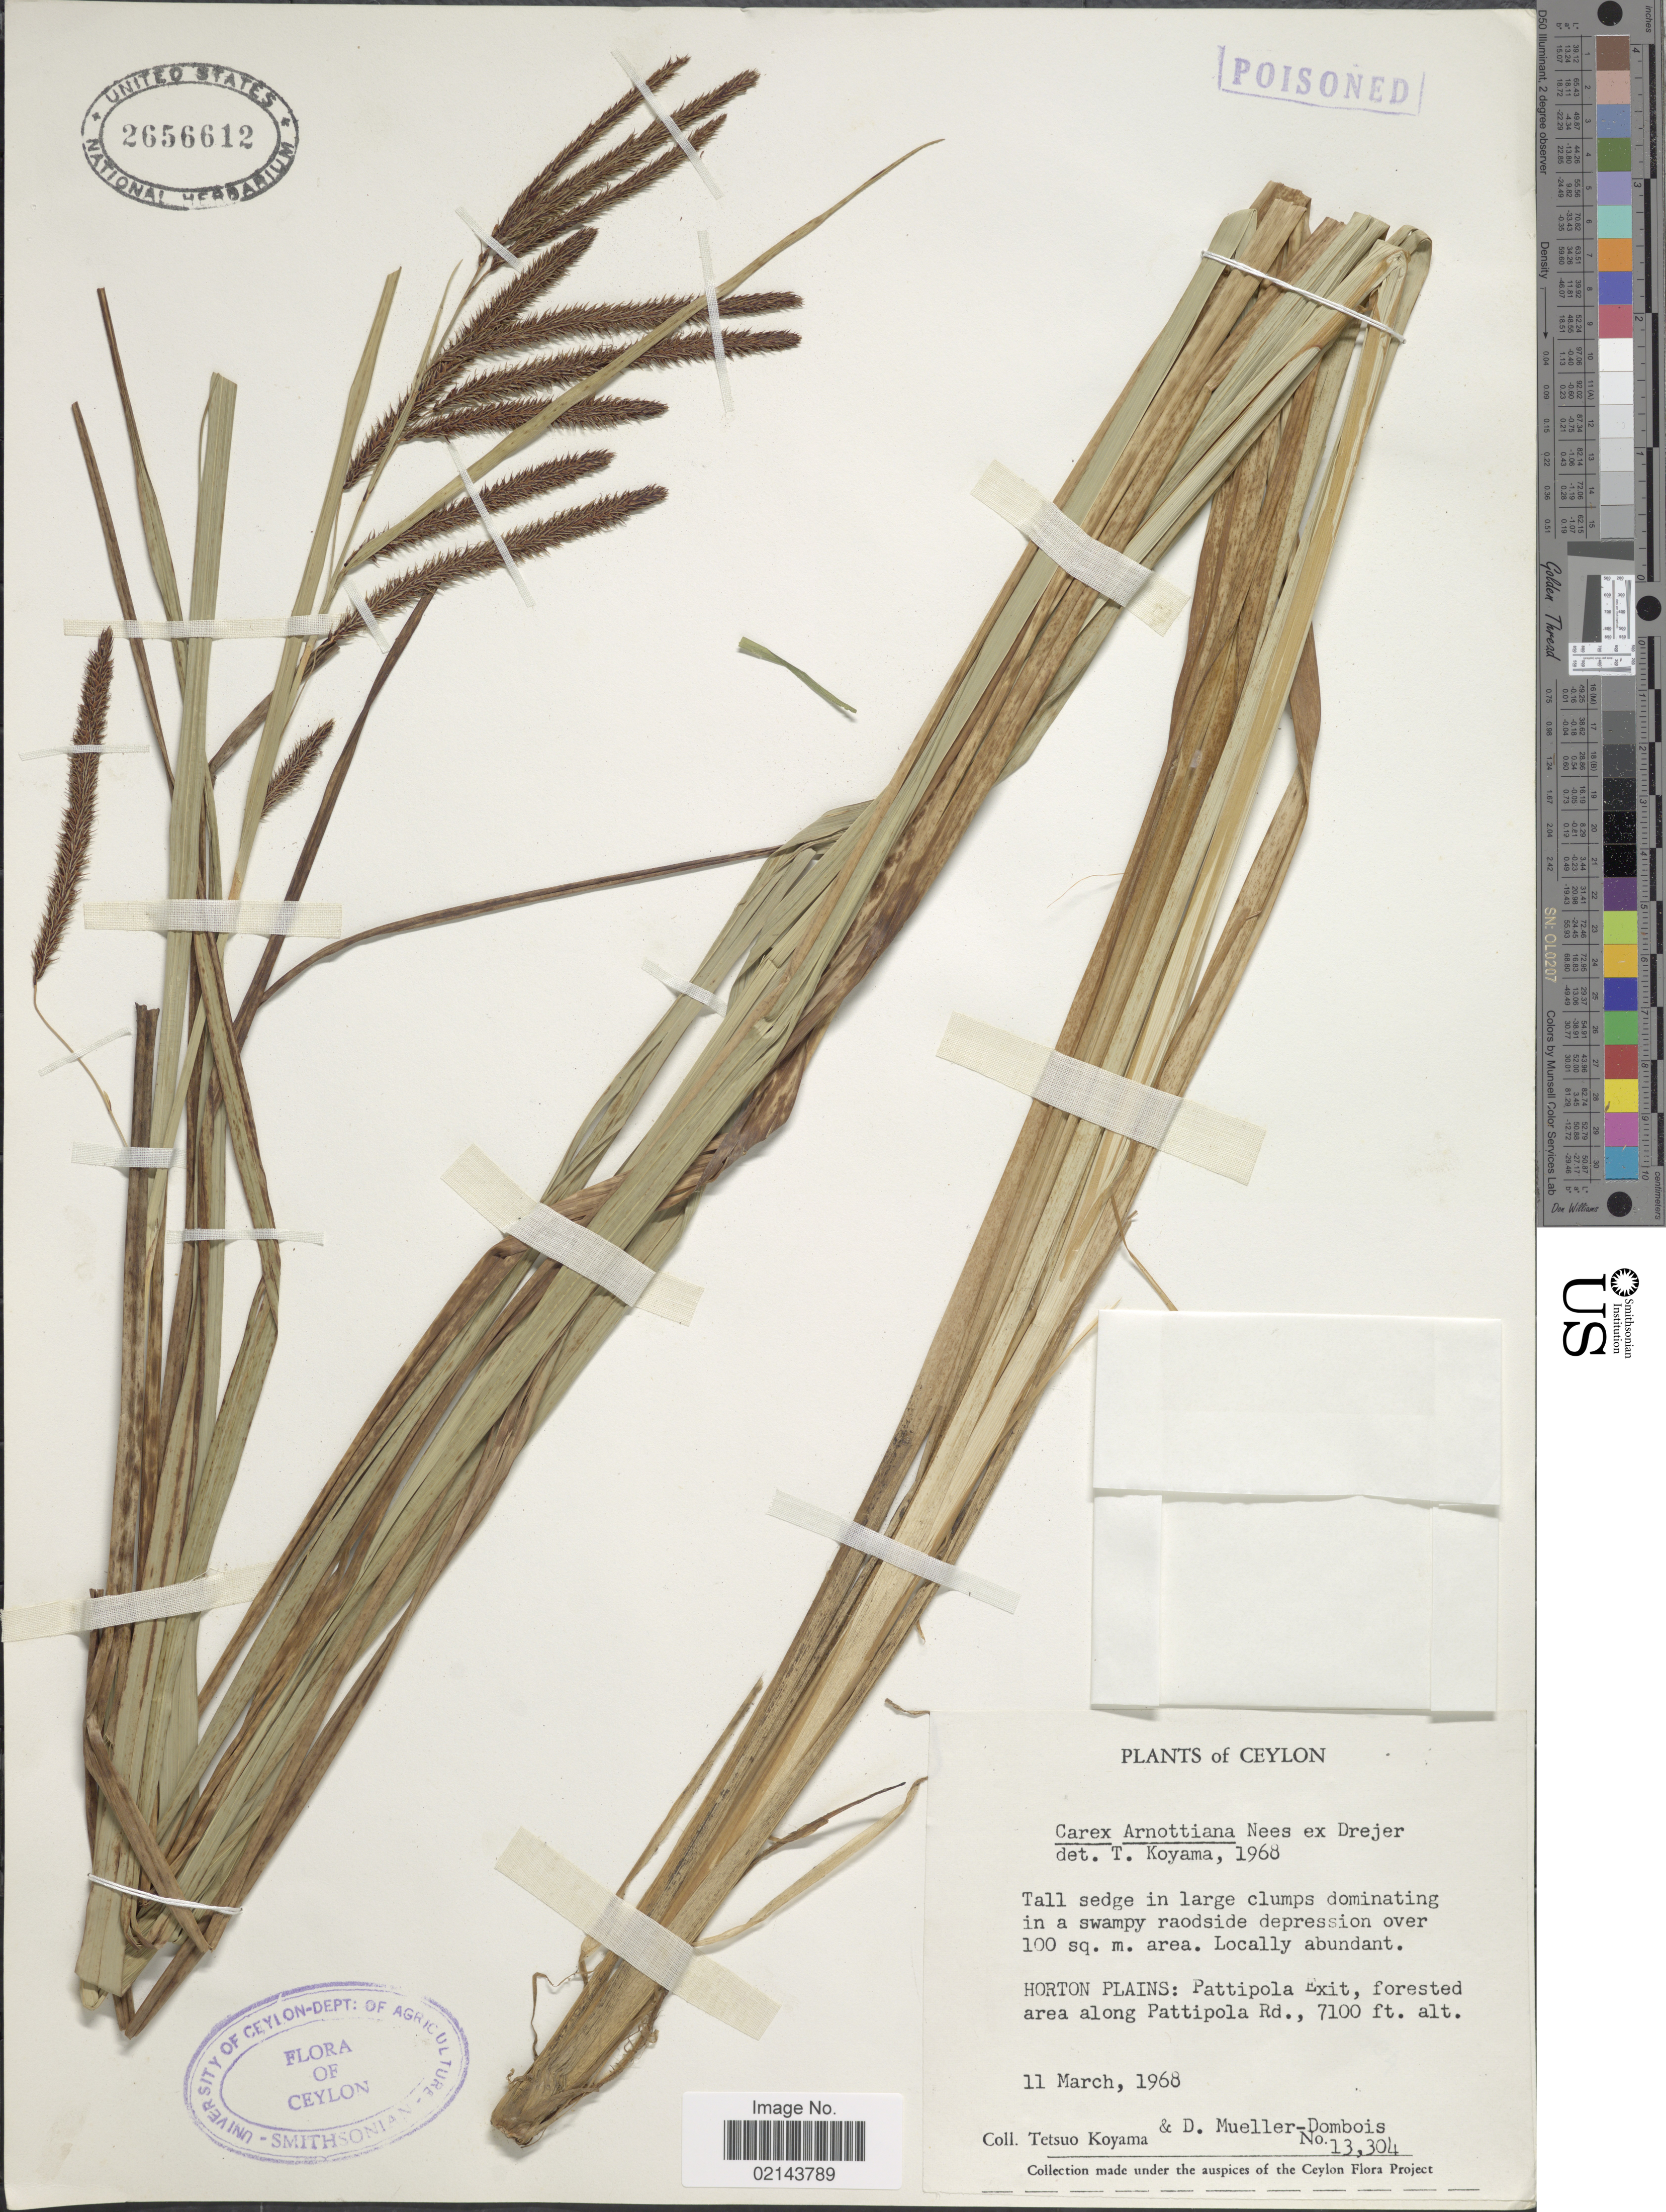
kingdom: Plantae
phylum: Tracheophyta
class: Liliopsida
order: Poales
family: Cyperaceae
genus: Carex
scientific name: Carex arnottiana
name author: Nees ex Drejer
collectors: T. Koyama & D. Mueller-Dombois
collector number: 13304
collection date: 1968-03-11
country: Sri Lanka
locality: Ceylon. Horton Plains: Pattipola Exit, along Pattipola Rd.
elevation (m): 2164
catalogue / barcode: US 2656612